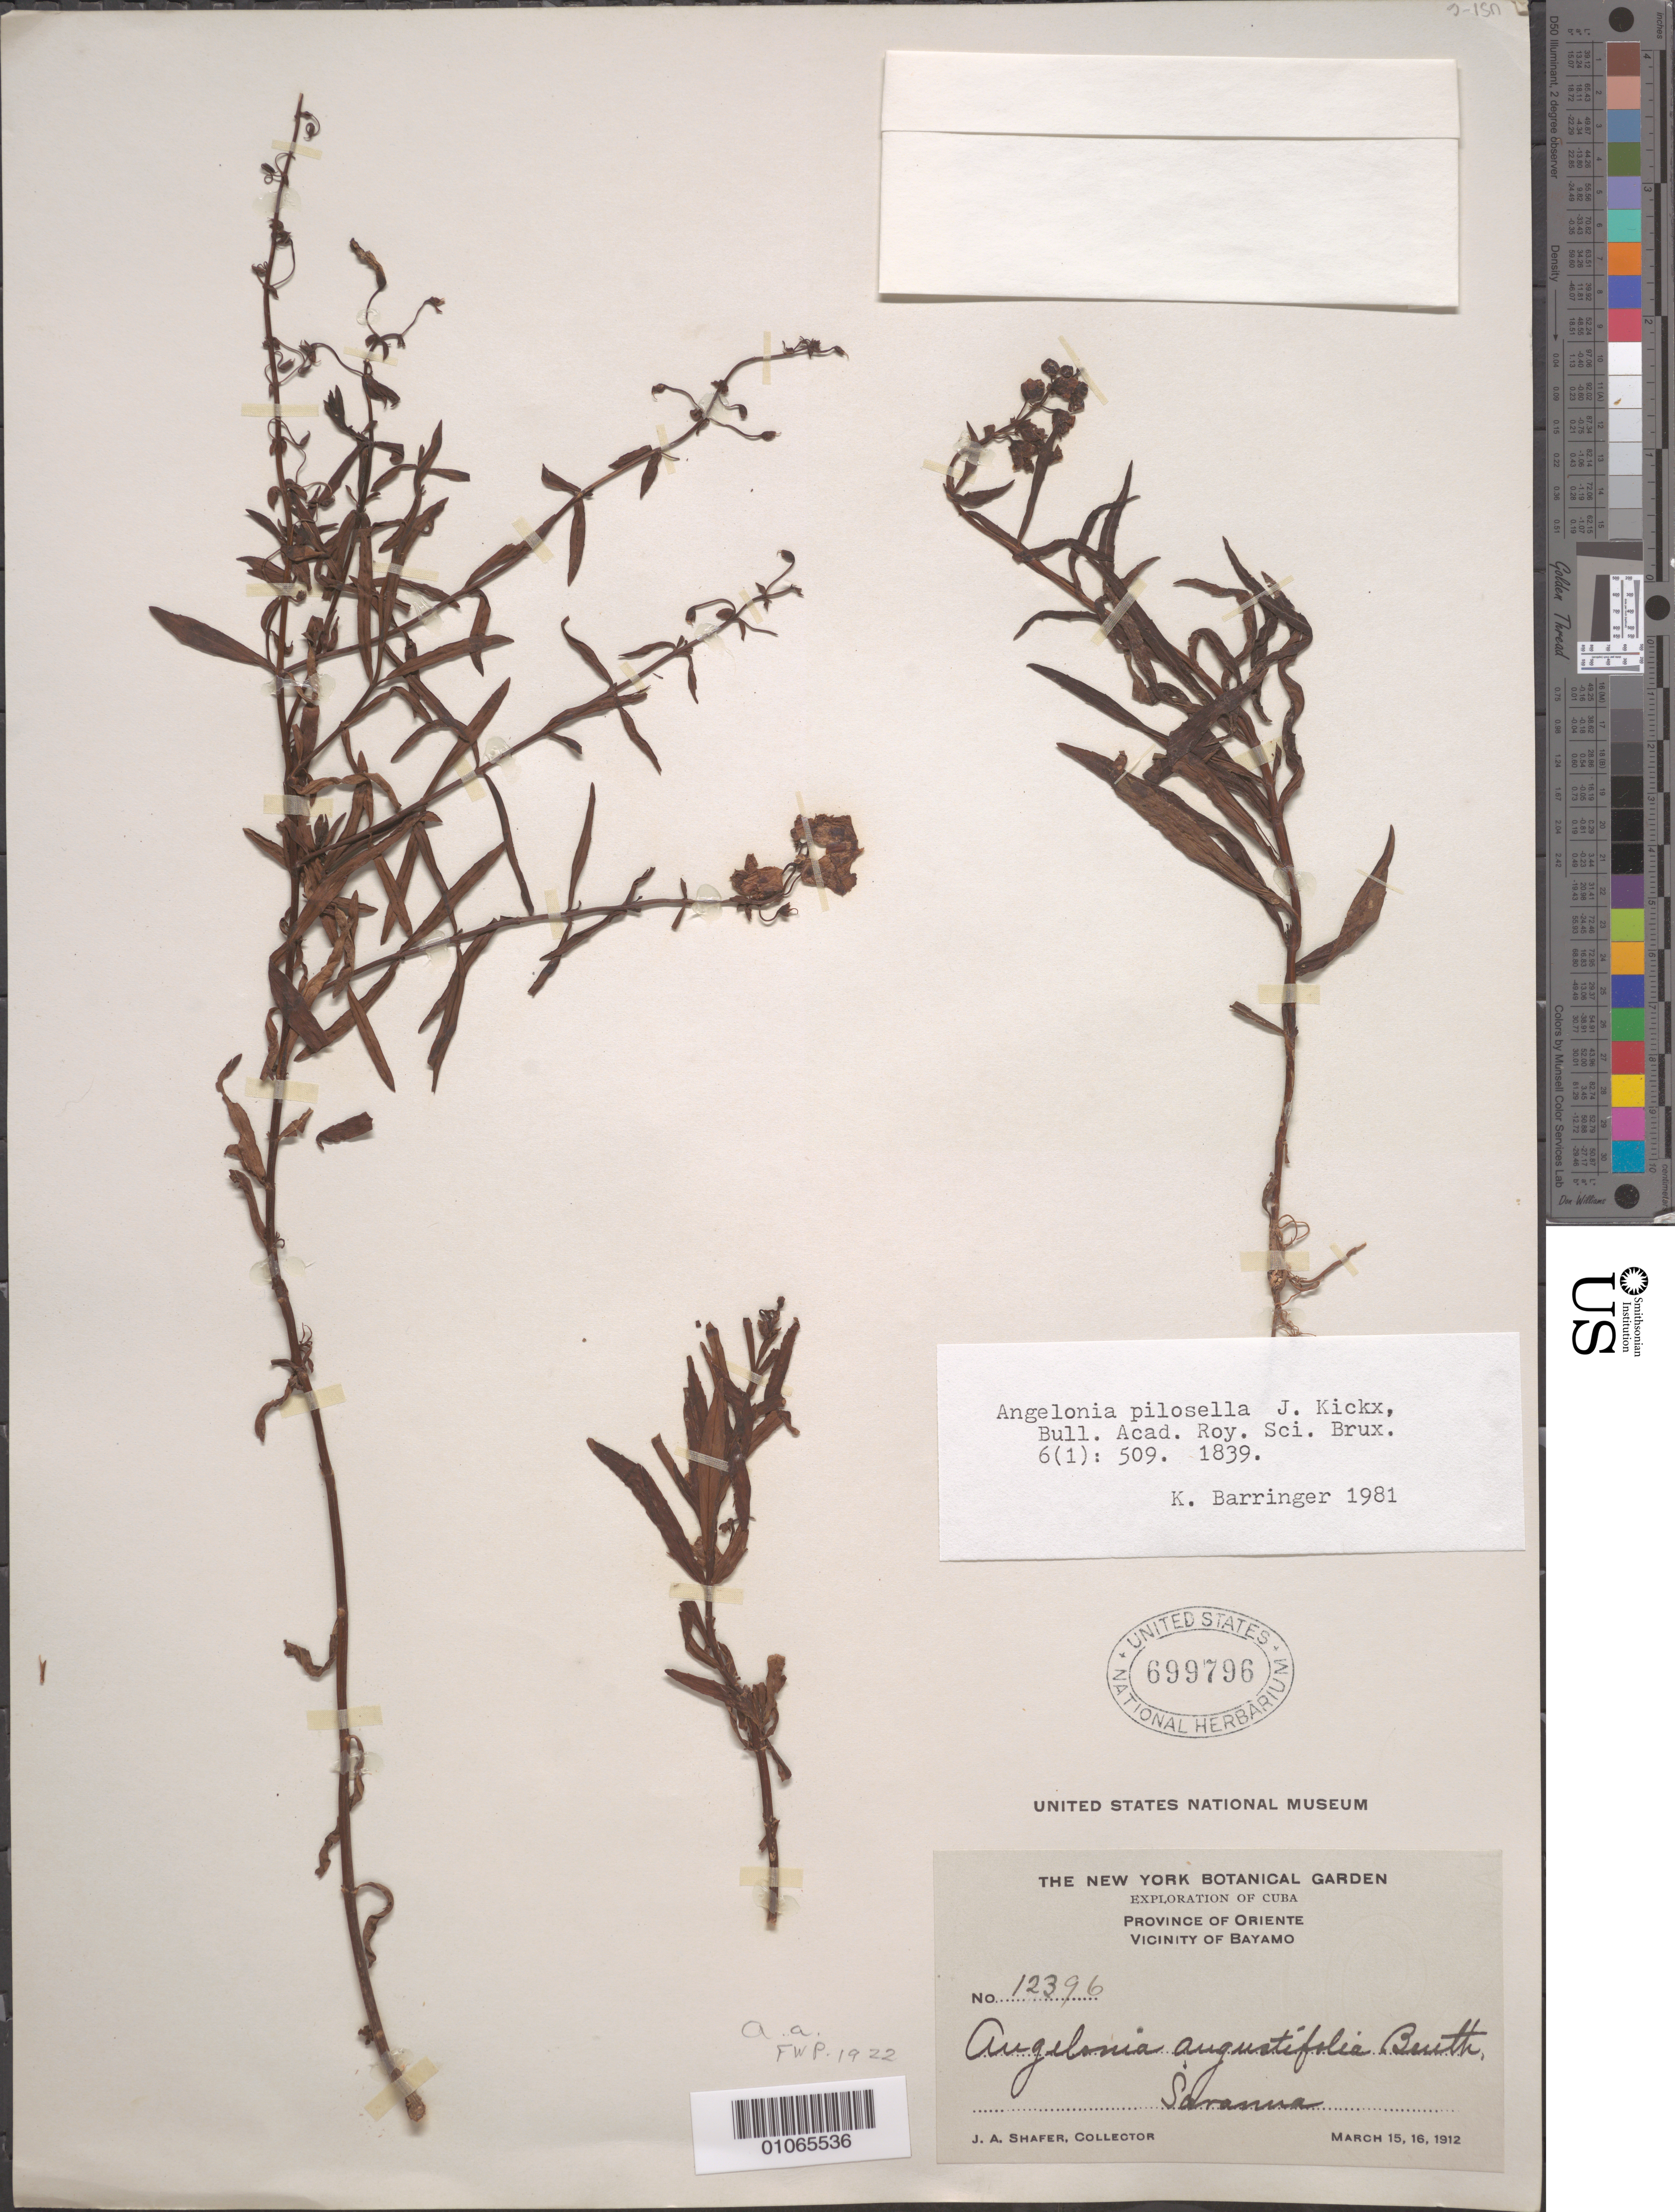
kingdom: Plantae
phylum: Tracheophyta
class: Magnoliopsida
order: Lamiales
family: Plantaginaceae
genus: Angelonia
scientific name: Angelonia pilosella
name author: J. Kickx f.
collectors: J. A. Shafer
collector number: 12396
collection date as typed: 15 Mar 1912 and 16 Mar 1912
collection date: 1912-03-15,1912-03-16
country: Cuba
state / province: Oriente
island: Cuba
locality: Vicinity of Bayamo Savanna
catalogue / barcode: US 699796